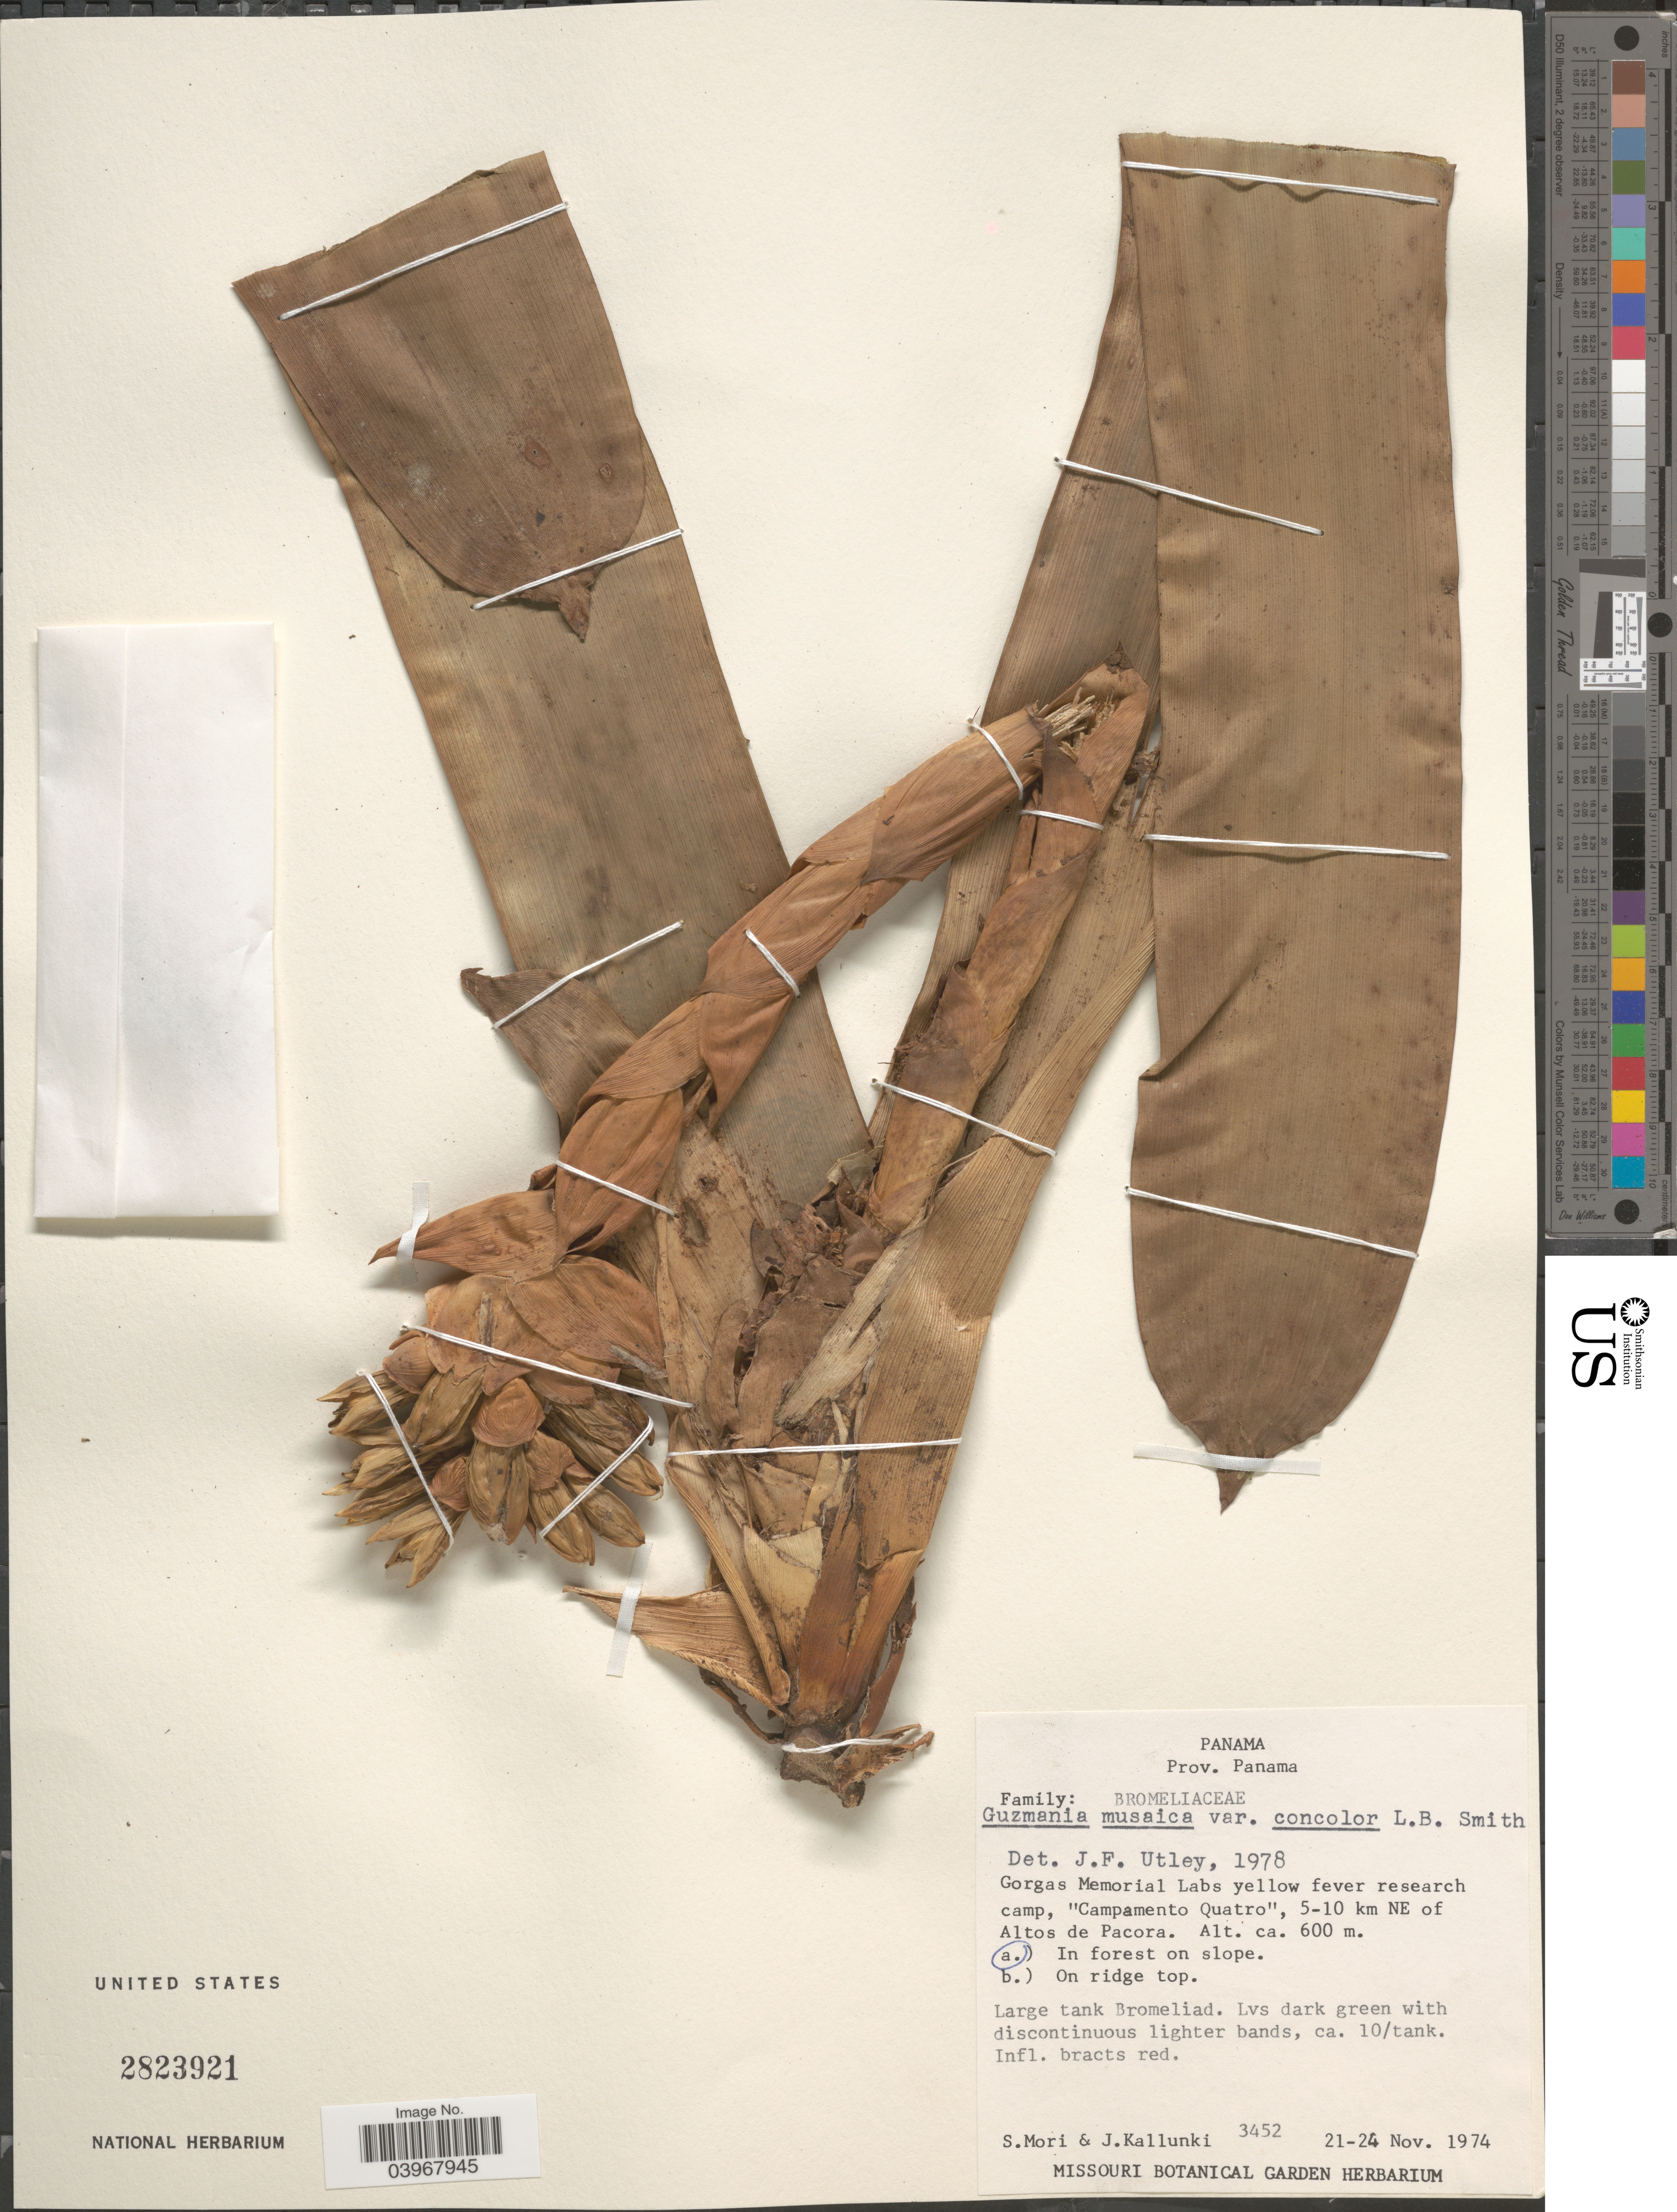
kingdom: Plantae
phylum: Tracheophyta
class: Liliopsida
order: Poales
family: Bromeliaceae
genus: Guzmania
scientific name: Guzmania musaica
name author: (Linden & André) Mez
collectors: S. Mori & J. Kallunki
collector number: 3452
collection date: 1974-11-21/1974-11-24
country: Panama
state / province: Panamá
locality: Gorgas Memorial Labs yellow fever research camp, "Campamento Quatro", 5-10 km NE of Altos de Pacora.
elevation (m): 600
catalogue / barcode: US 2823921